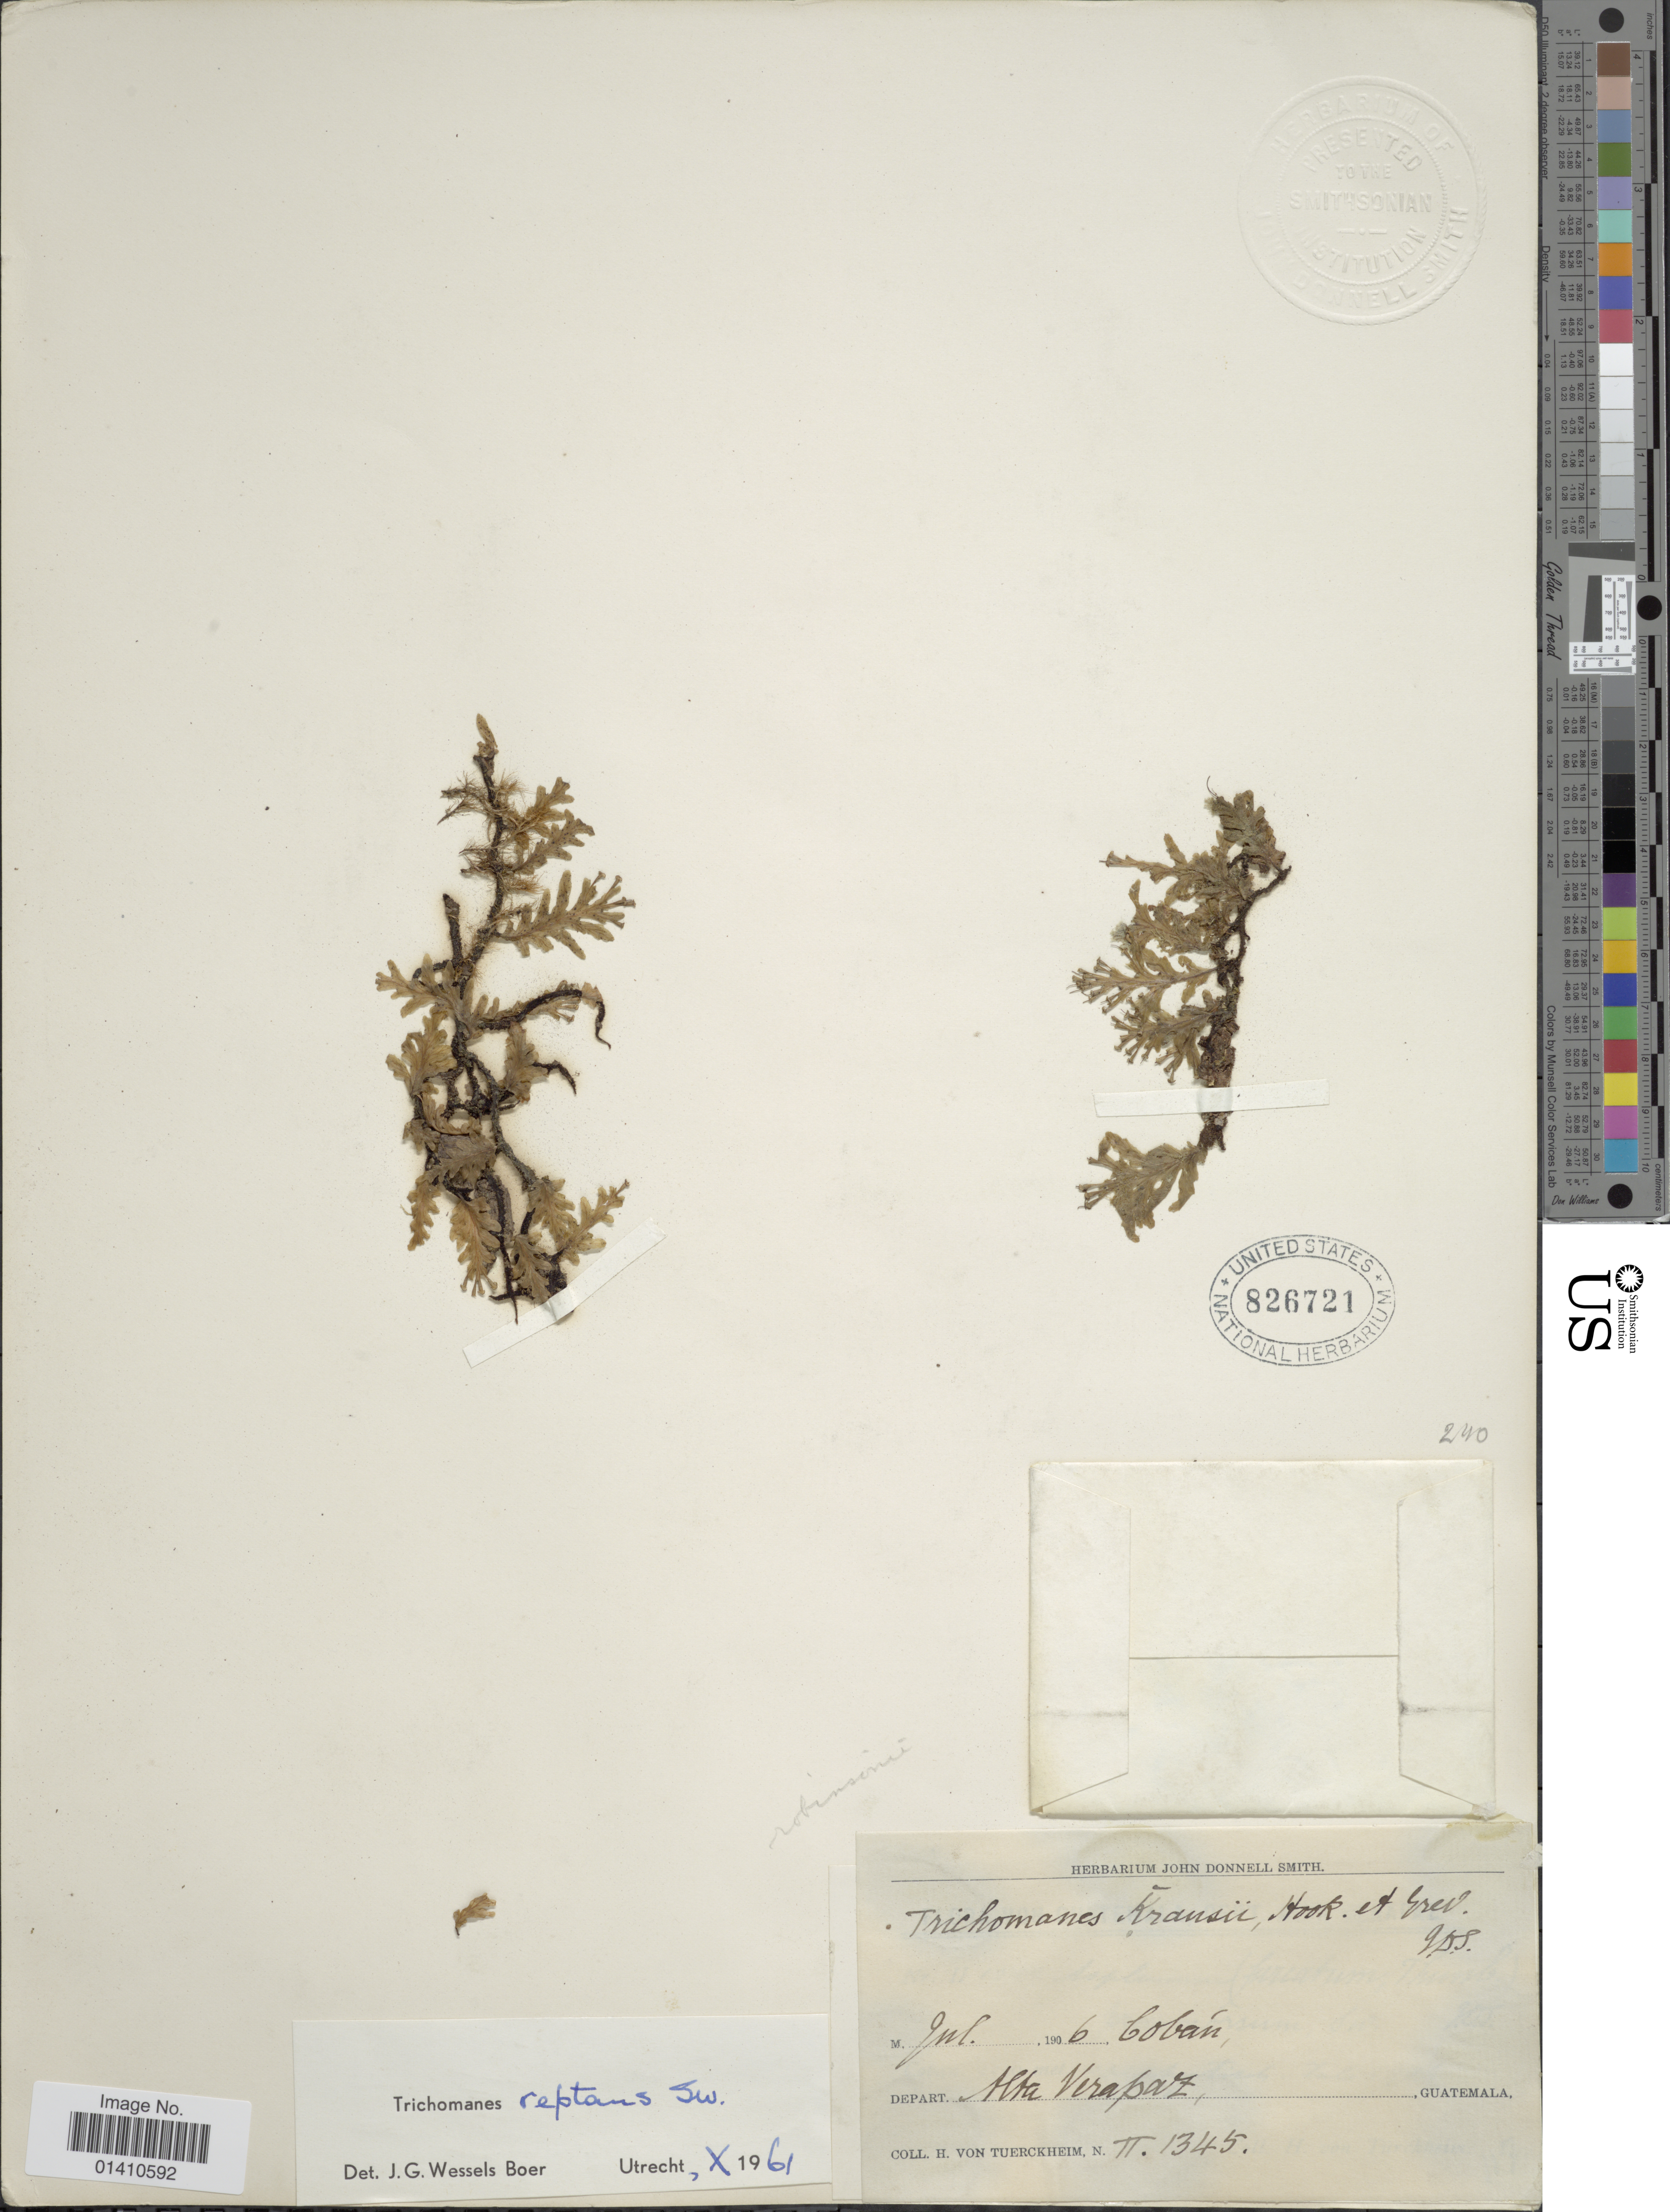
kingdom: Plantae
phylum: Tracheophyta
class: Polypodiopsida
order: Hymenophyllales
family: Hymenophyllaceae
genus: Didymoglossum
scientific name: Didymoglossum reptans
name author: (Sw.) C. Presl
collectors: H. von Tuerckheim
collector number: II1345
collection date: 1906-07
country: Guatemala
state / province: Alta Verapaz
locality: Coban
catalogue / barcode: US 826721